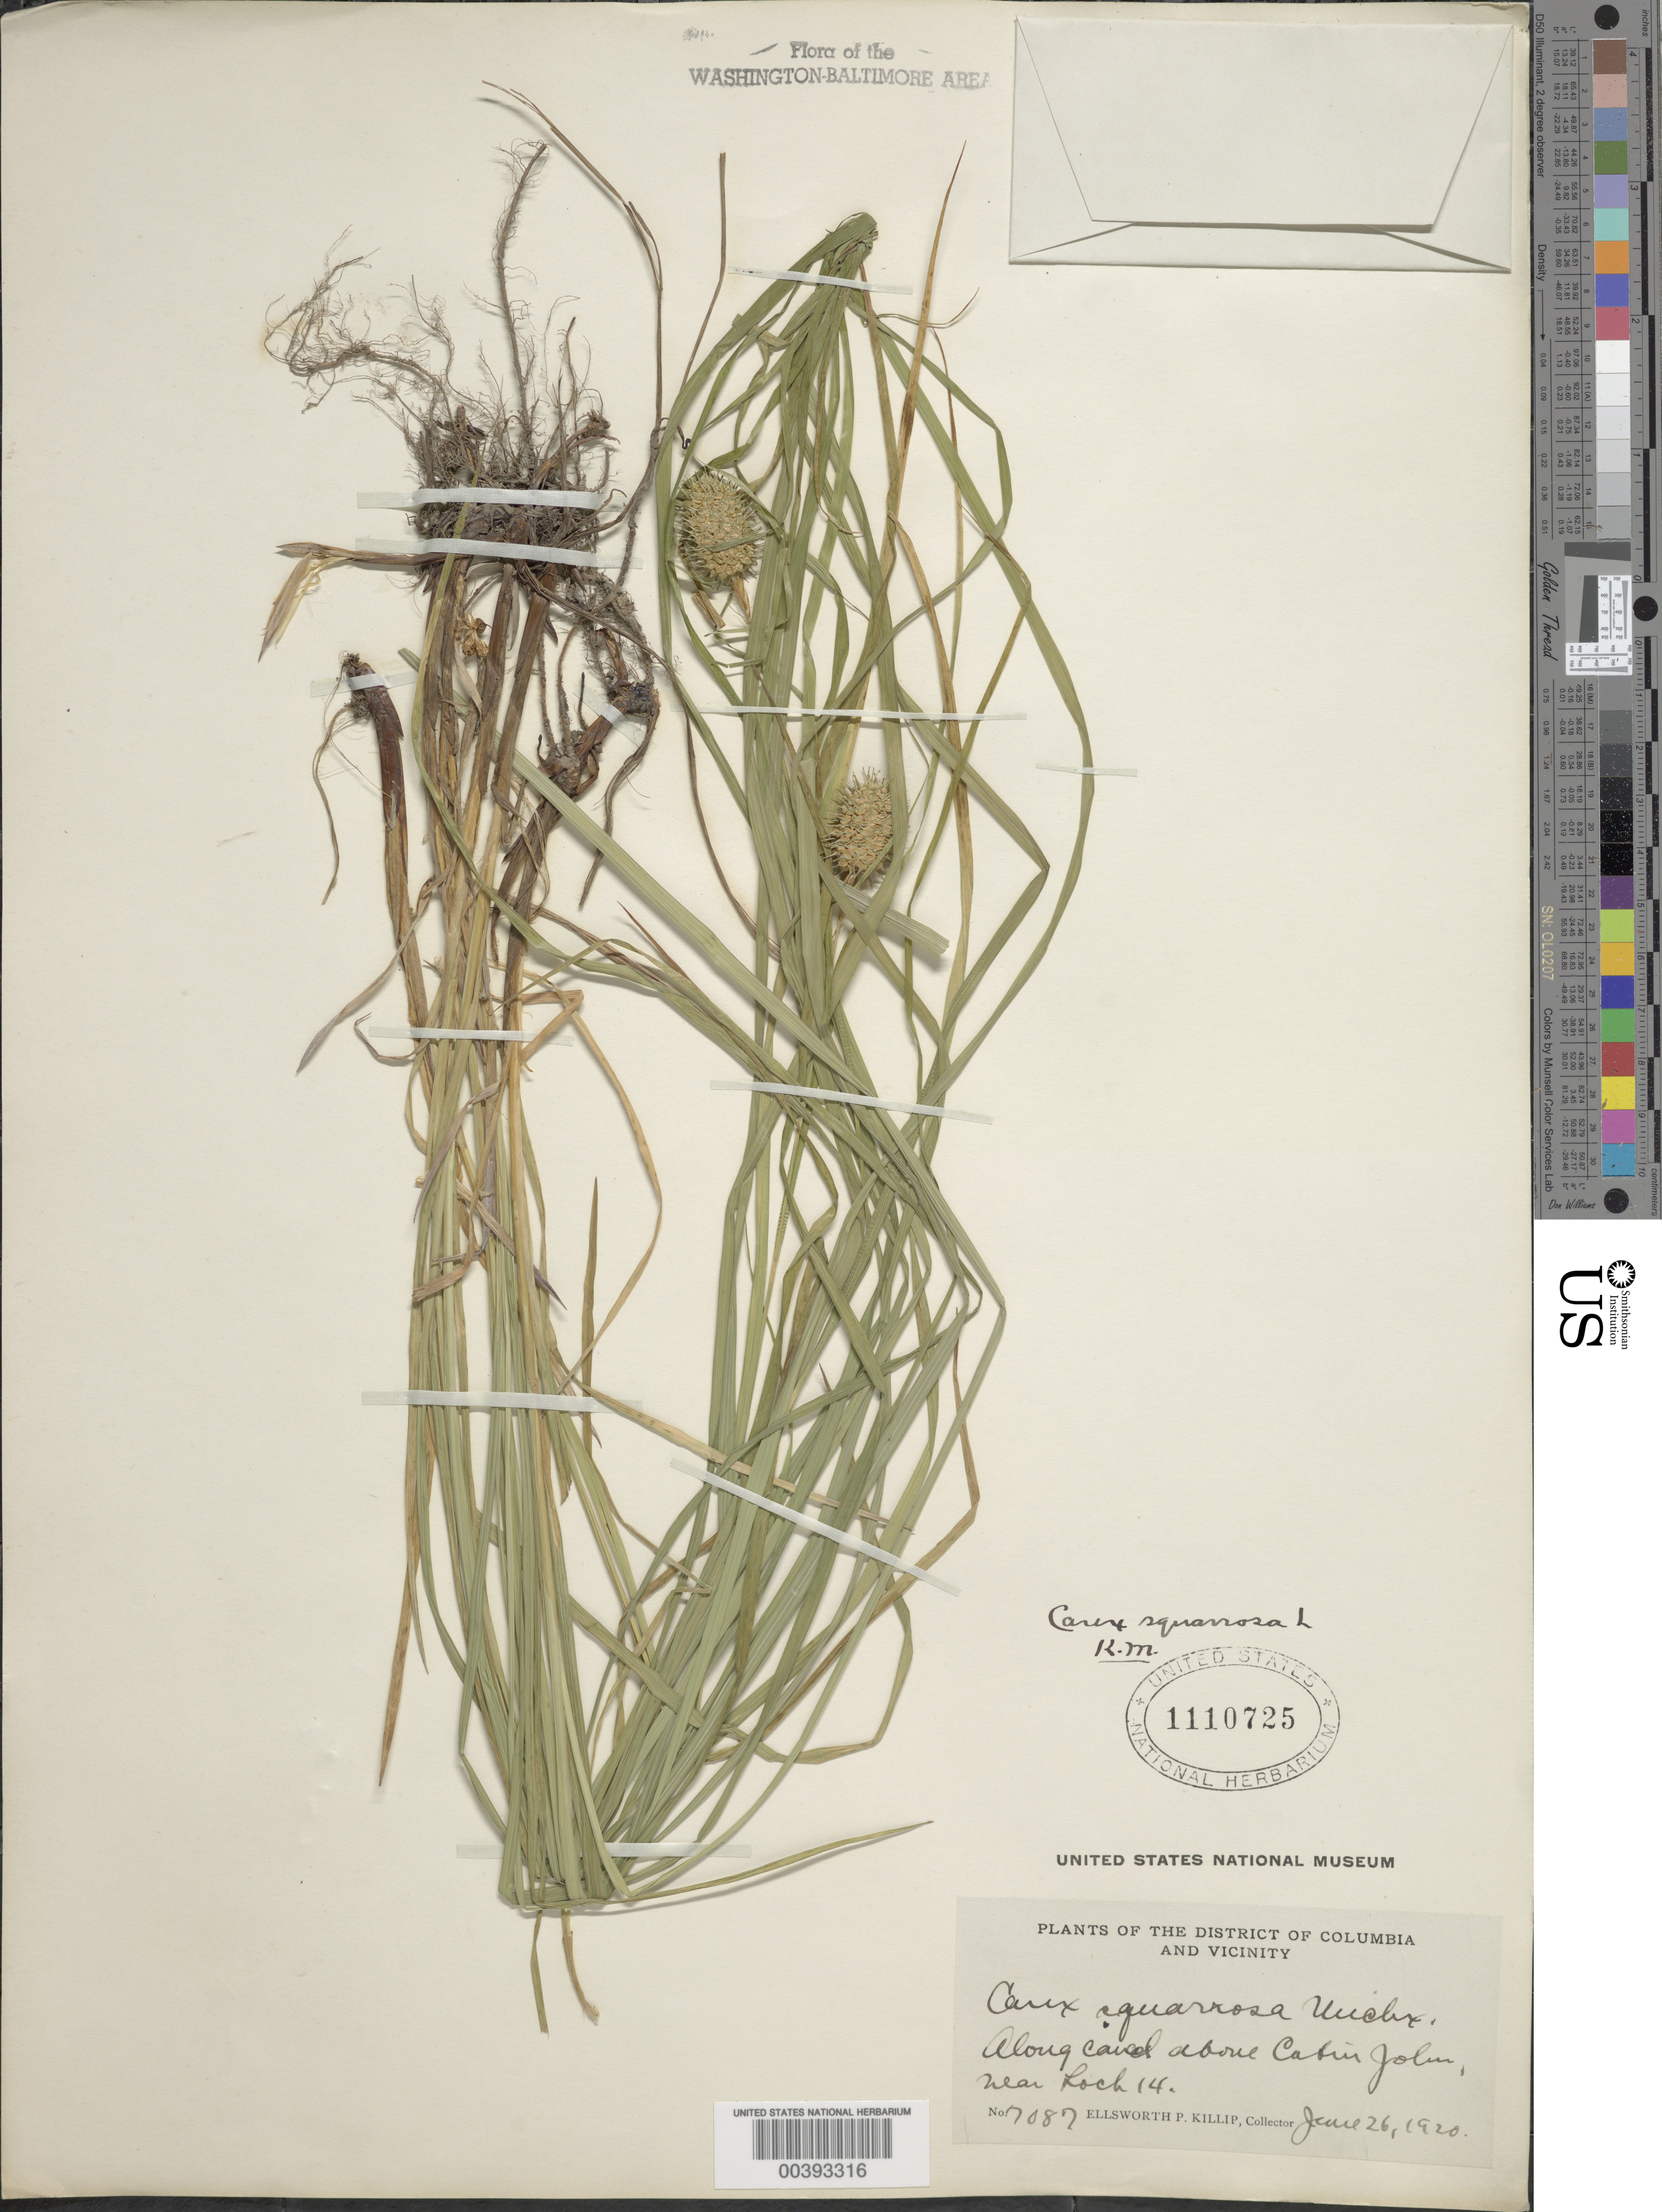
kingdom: Plantae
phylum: Tracheophyta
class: Liliopsida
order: Poales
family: Cyperaceae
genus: Carex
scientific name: Carex squarrosa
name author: L.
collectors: E. P. Killip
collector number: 7087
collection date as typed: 26 Jun 1920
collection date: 1920-06-26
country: United States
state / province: Maryland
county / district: Montgomery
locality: C. & O. Canal near Lock 14, above Cabin John C. & O. Canal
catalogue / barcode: US 1110725